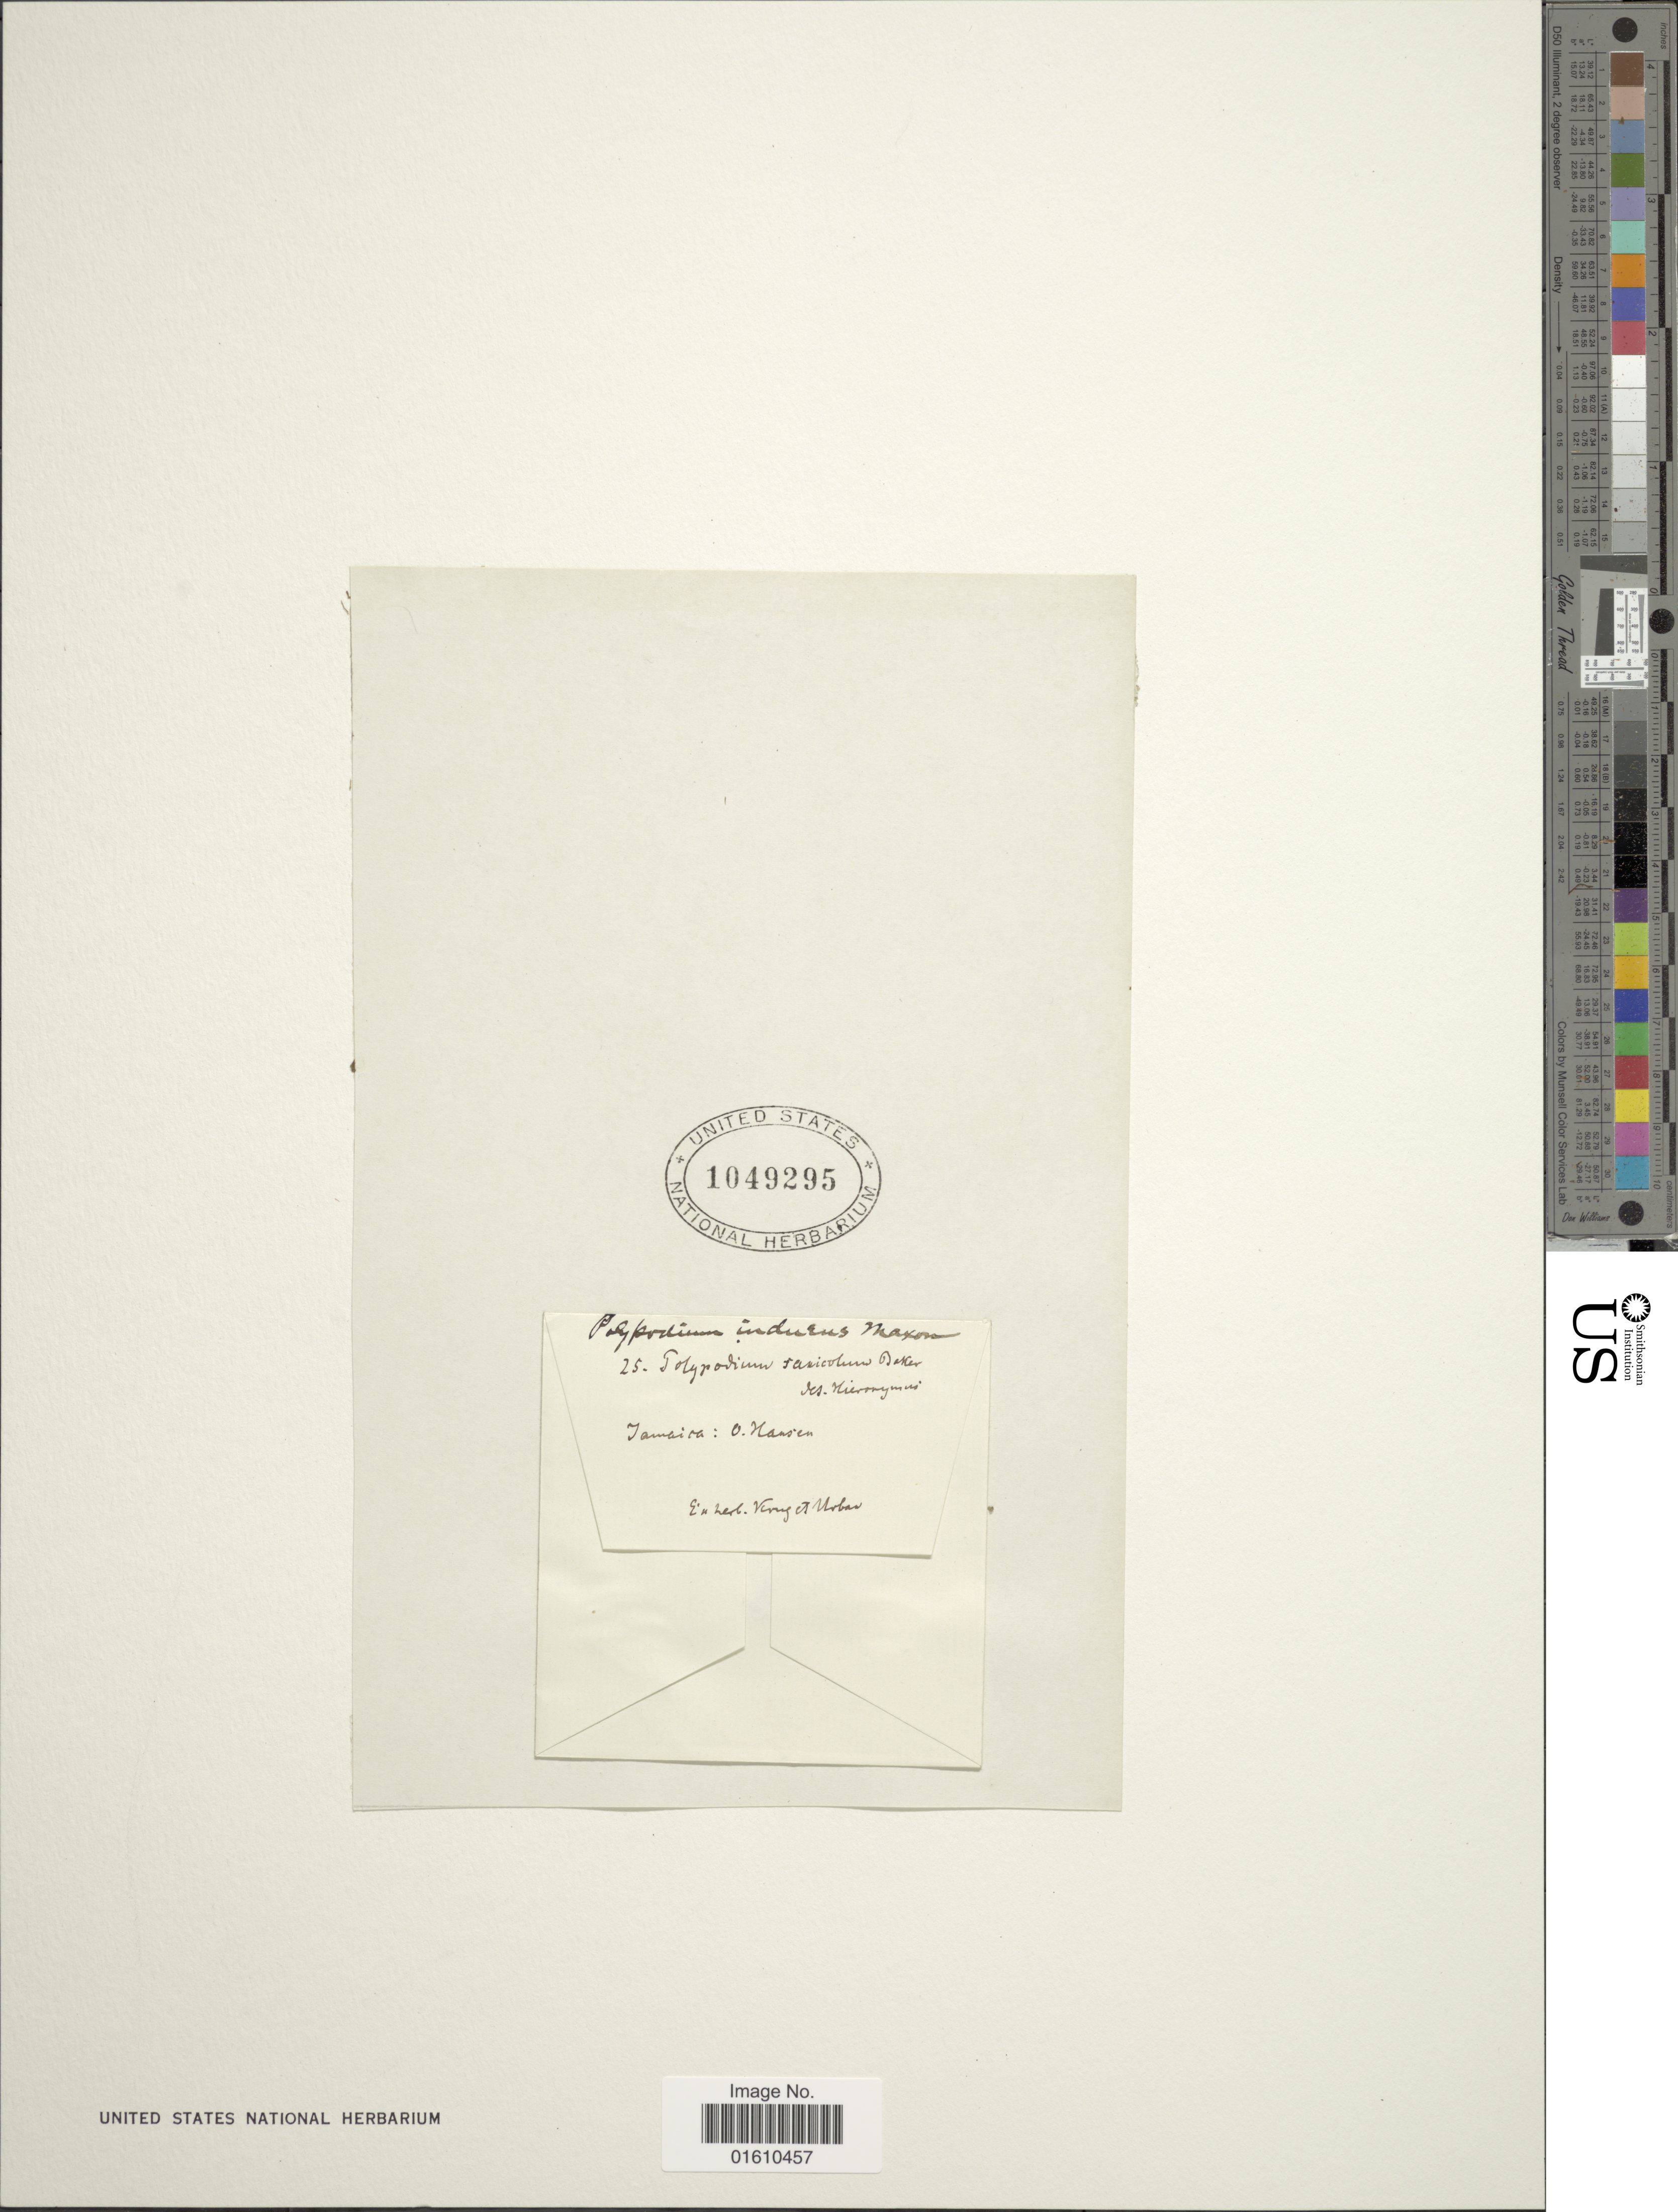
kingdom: Plantae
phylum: Tracheophyta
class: Polypodiopsida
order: Polypodiales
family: Polypodiaceae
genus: Lellingeria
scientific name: Lellingeria brevistipes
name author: (Mett. ex Kuhn) A.R. Sm. & R.C. Moran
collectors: ex herb. Veruz et Urban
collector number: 25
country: Jamaica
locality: O. Hansen [interpreted]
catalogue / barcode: US 1049295